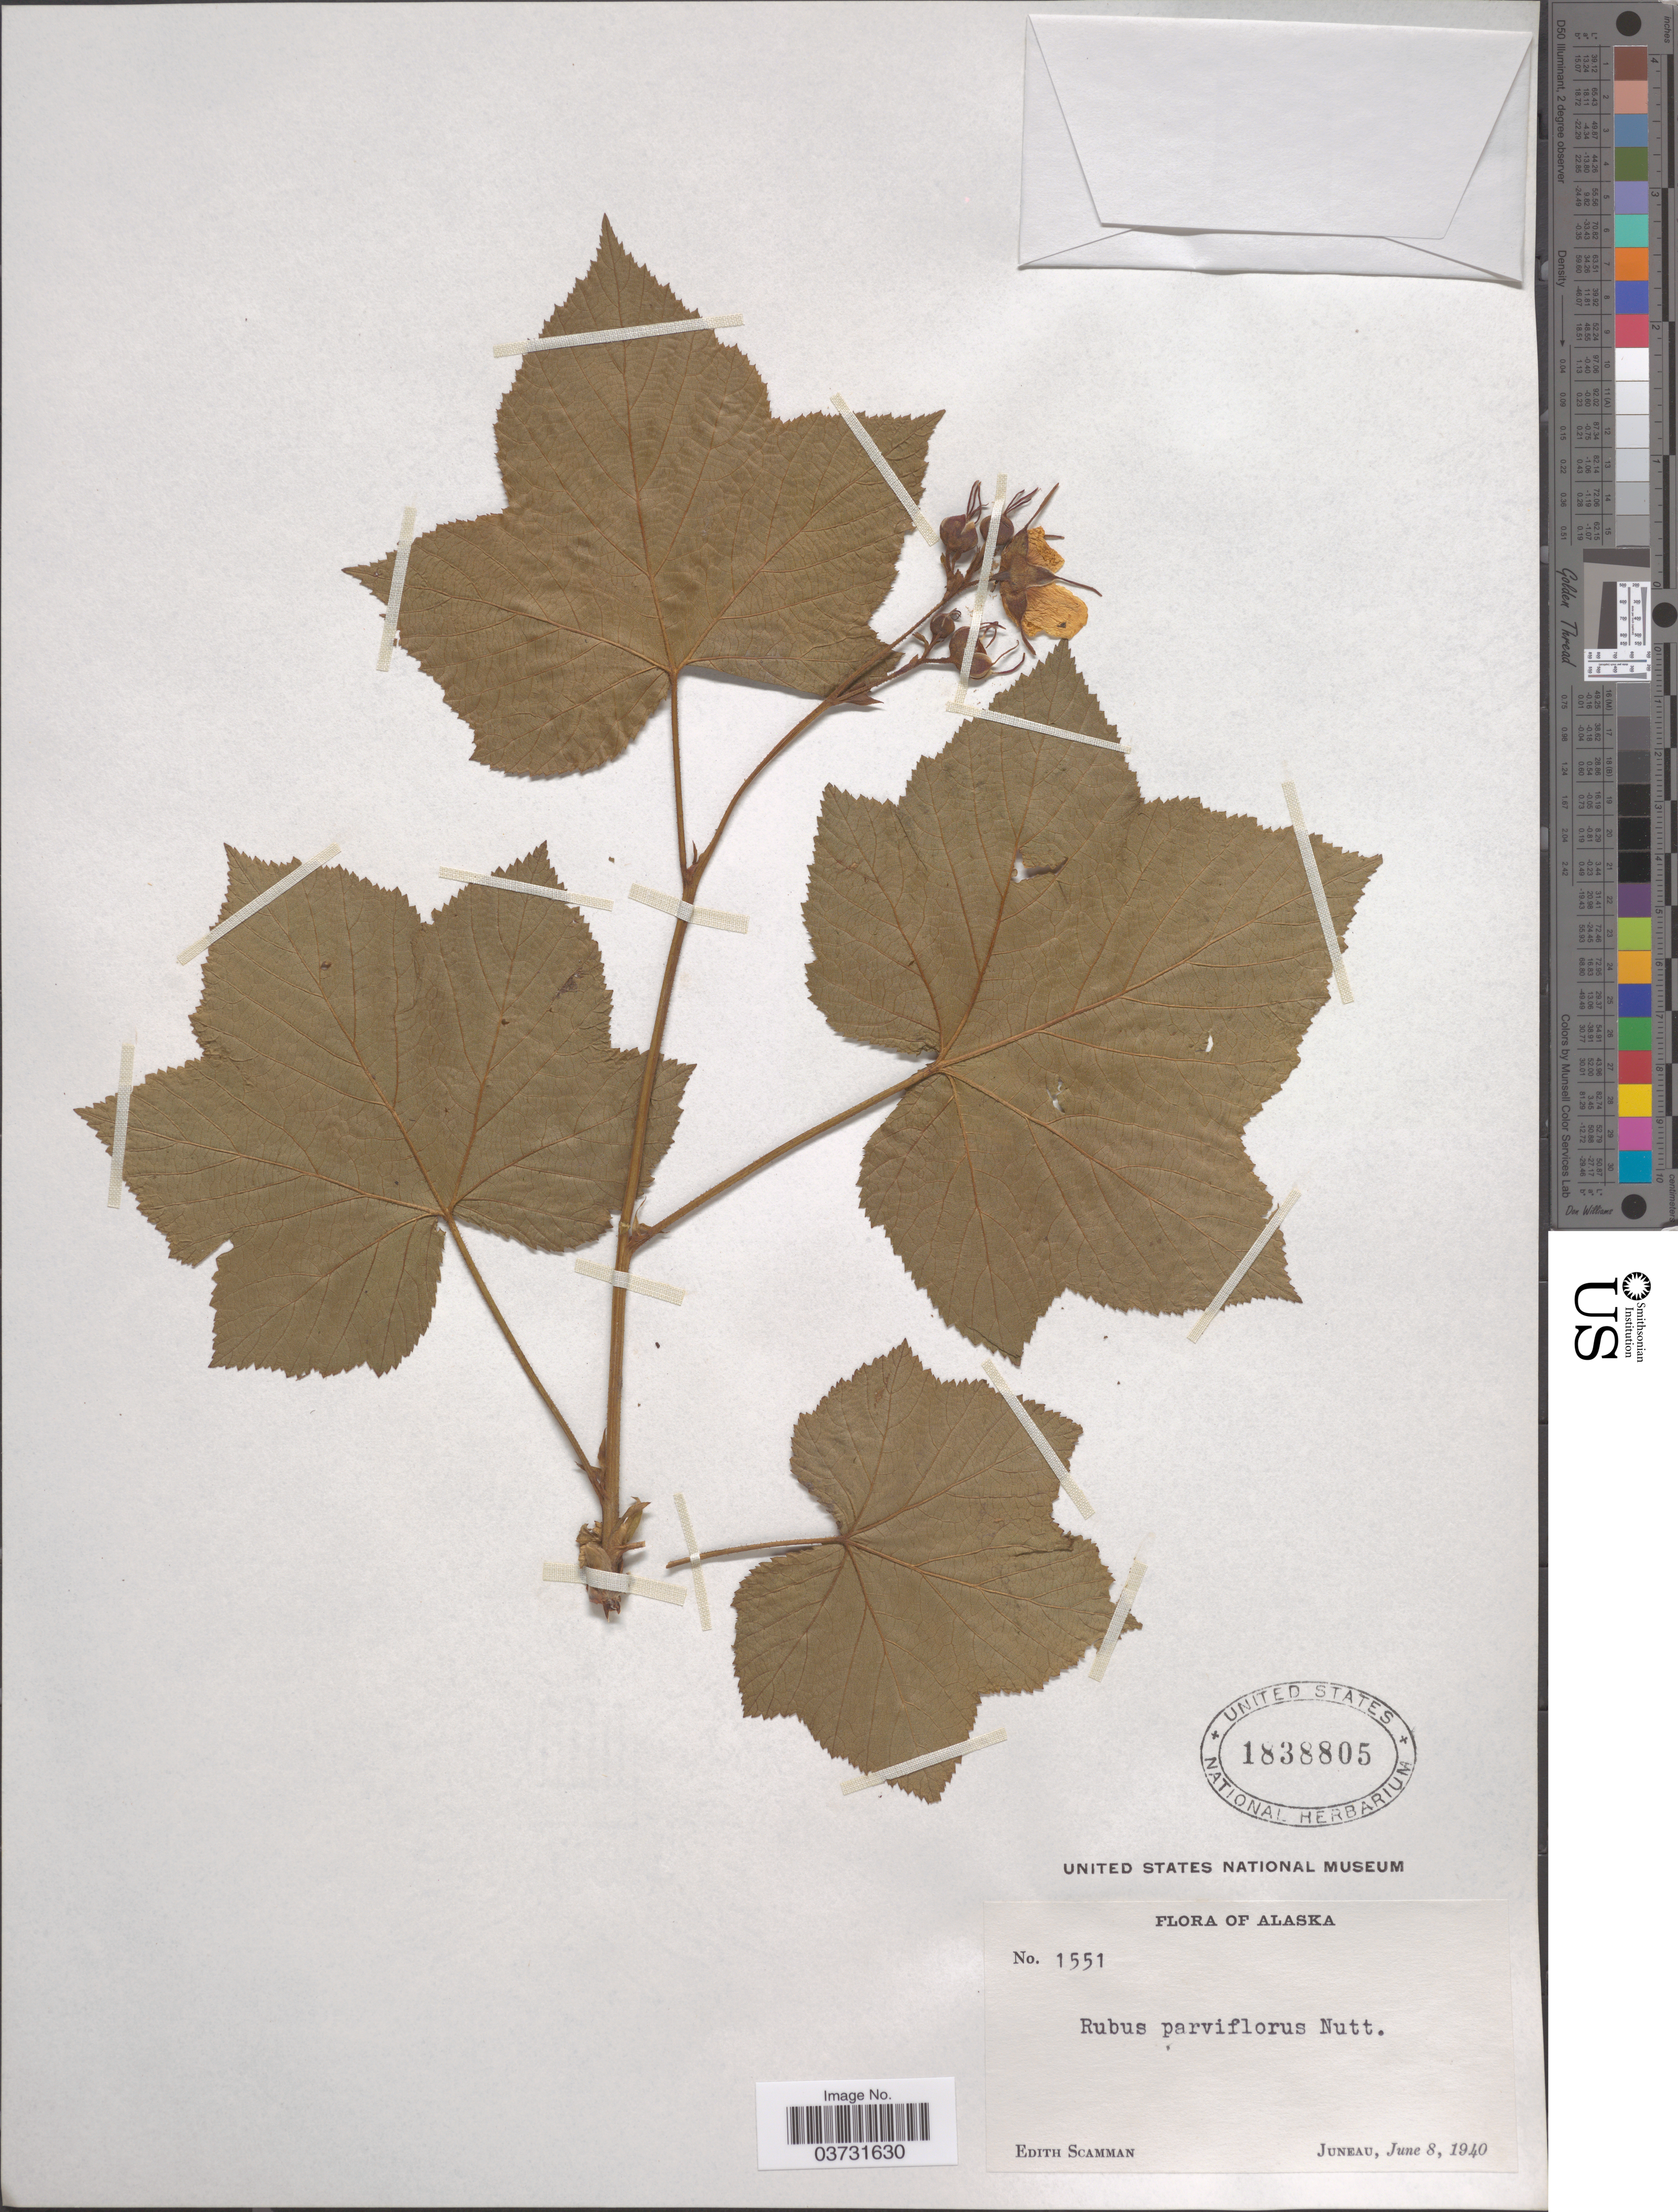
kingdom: Plantae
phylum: Tracheophyta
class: Magnoliopsida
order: Rosales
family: Rosaceae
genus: Rubus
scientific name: Rubus nutkanus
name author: Moc. ex Ser.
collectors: E. Scamman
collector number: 1551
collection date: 1940-06-08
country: United States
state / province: Alaska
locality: Juneau.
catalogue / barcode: US 1838805